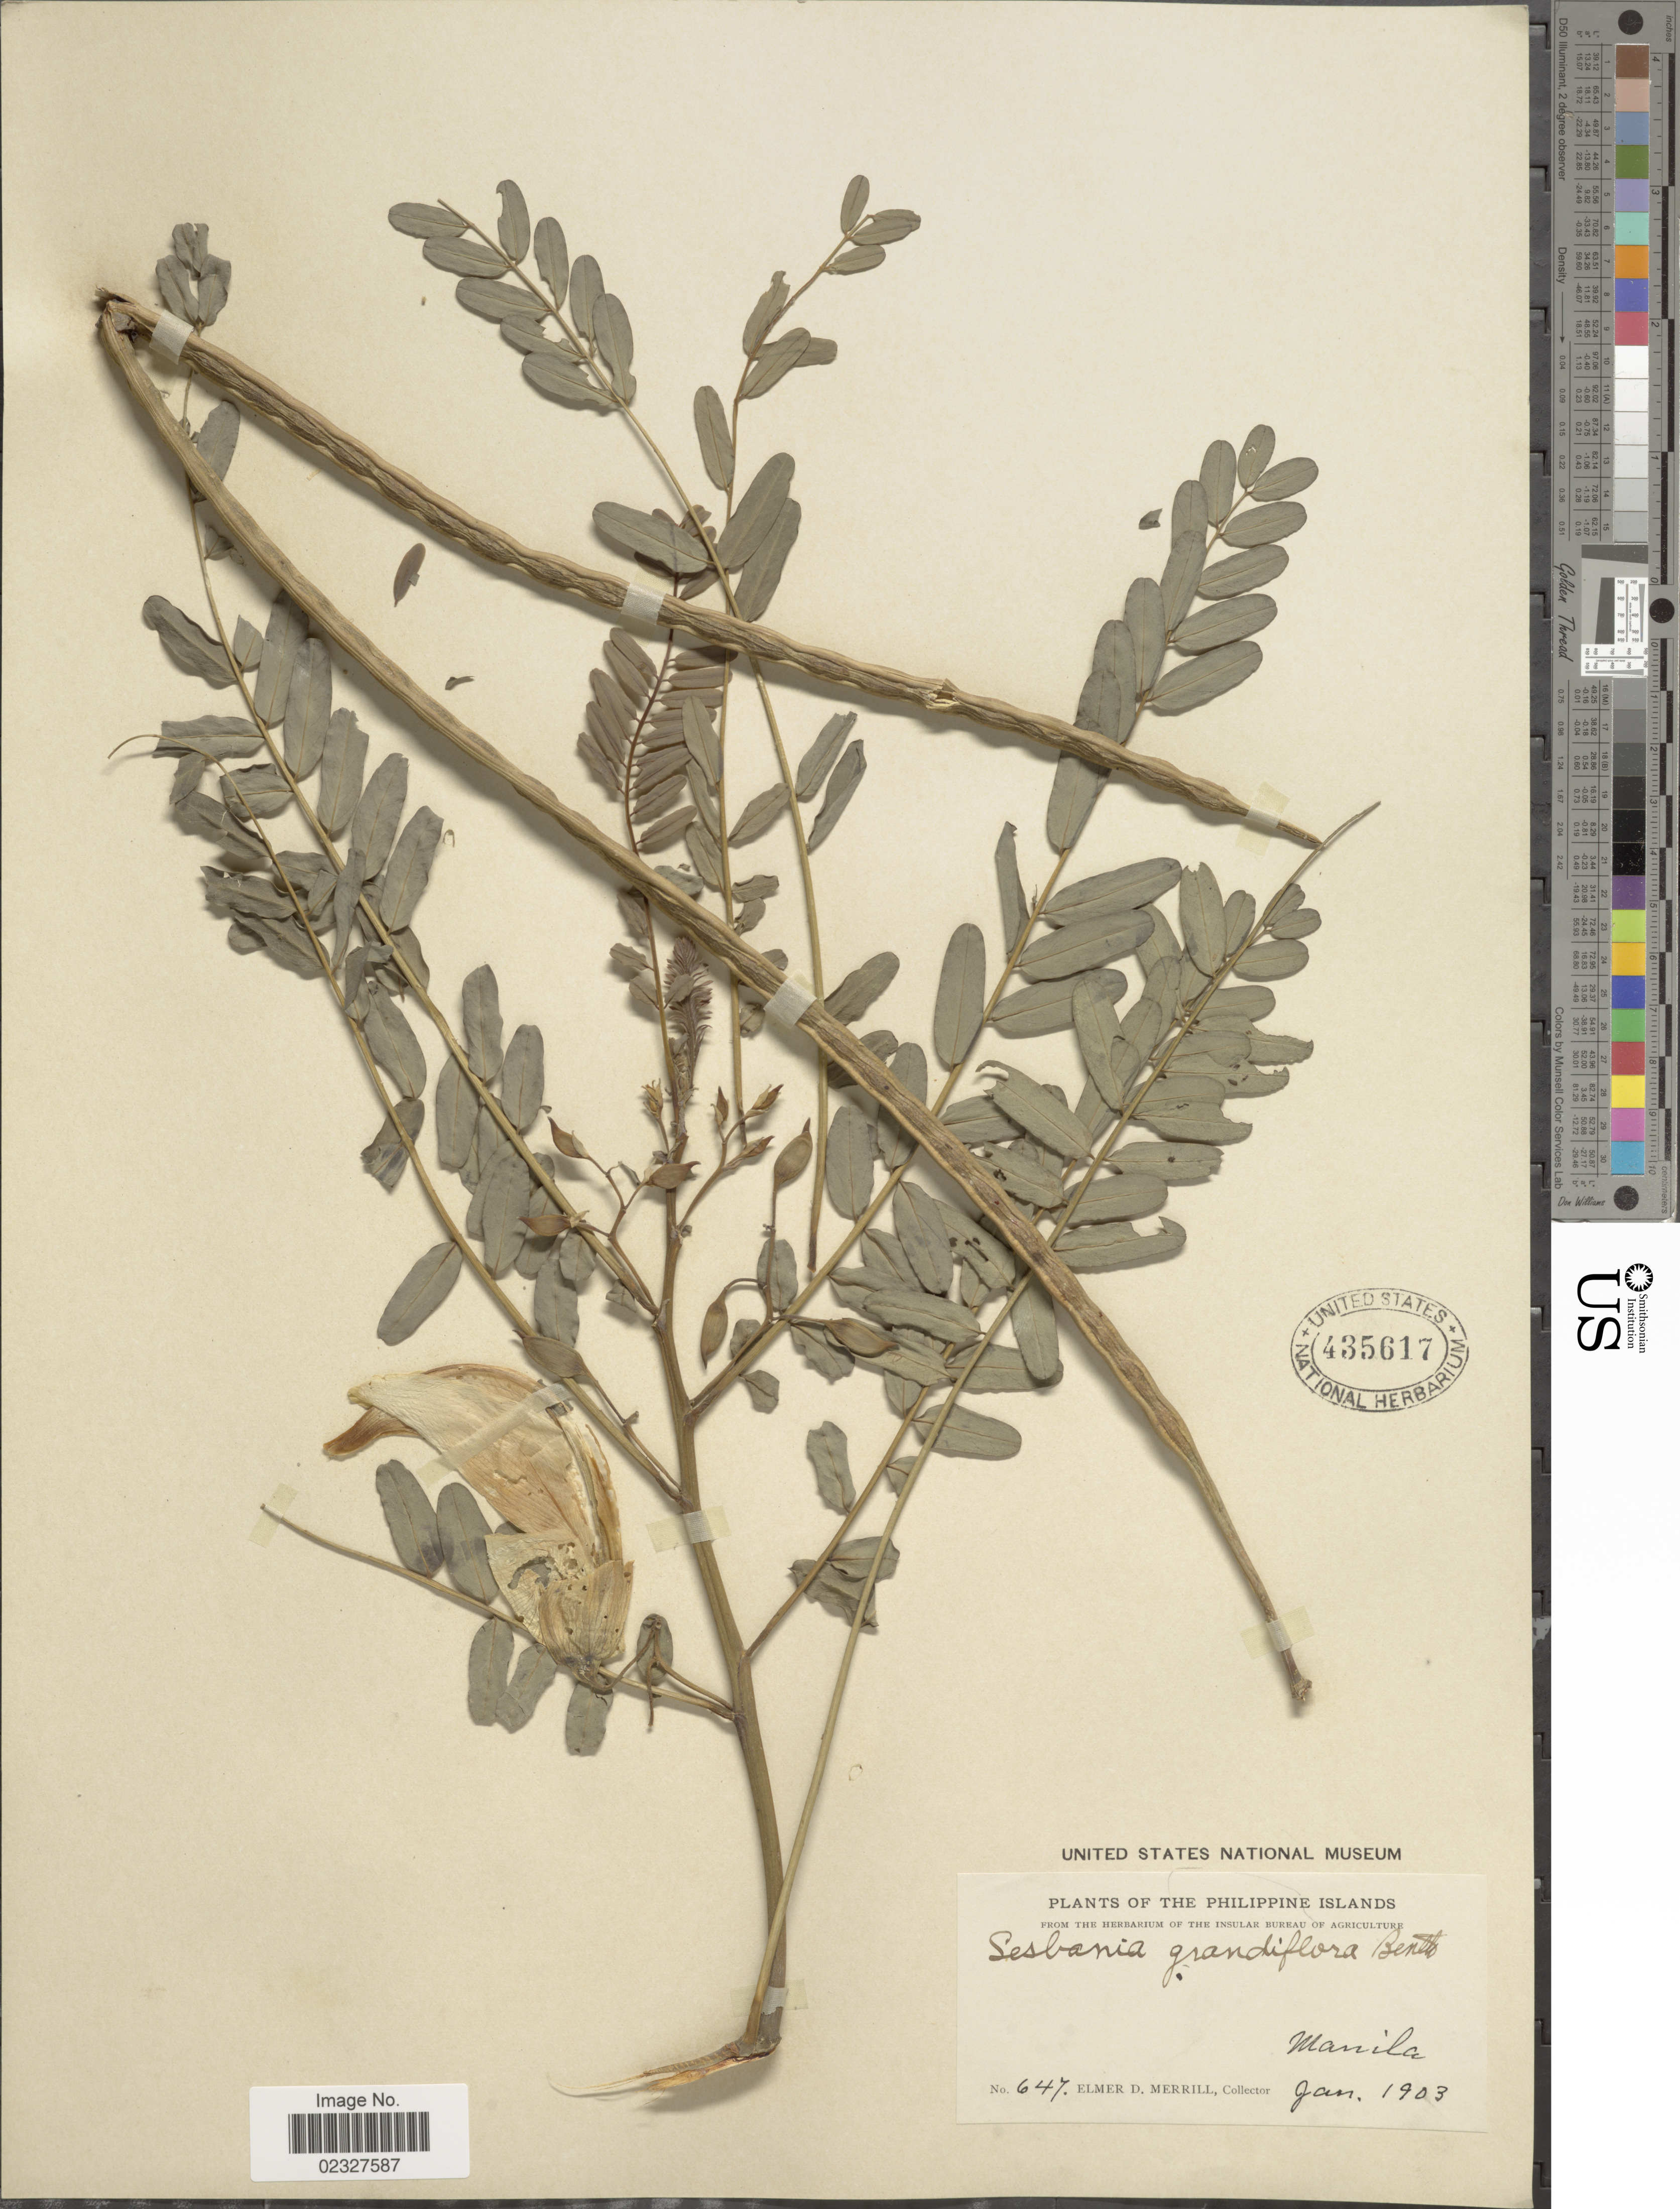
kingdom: Plantae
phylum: Tracheophyta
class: Magnoliopsida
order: Fabales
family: Fabaceae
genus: Sesbania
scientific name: Sesbania grandiflora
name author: (L.) Poir.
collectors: E. D. Merrill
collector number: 647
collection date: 1903-01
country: Philippines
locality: Manila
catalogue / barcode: US 435617